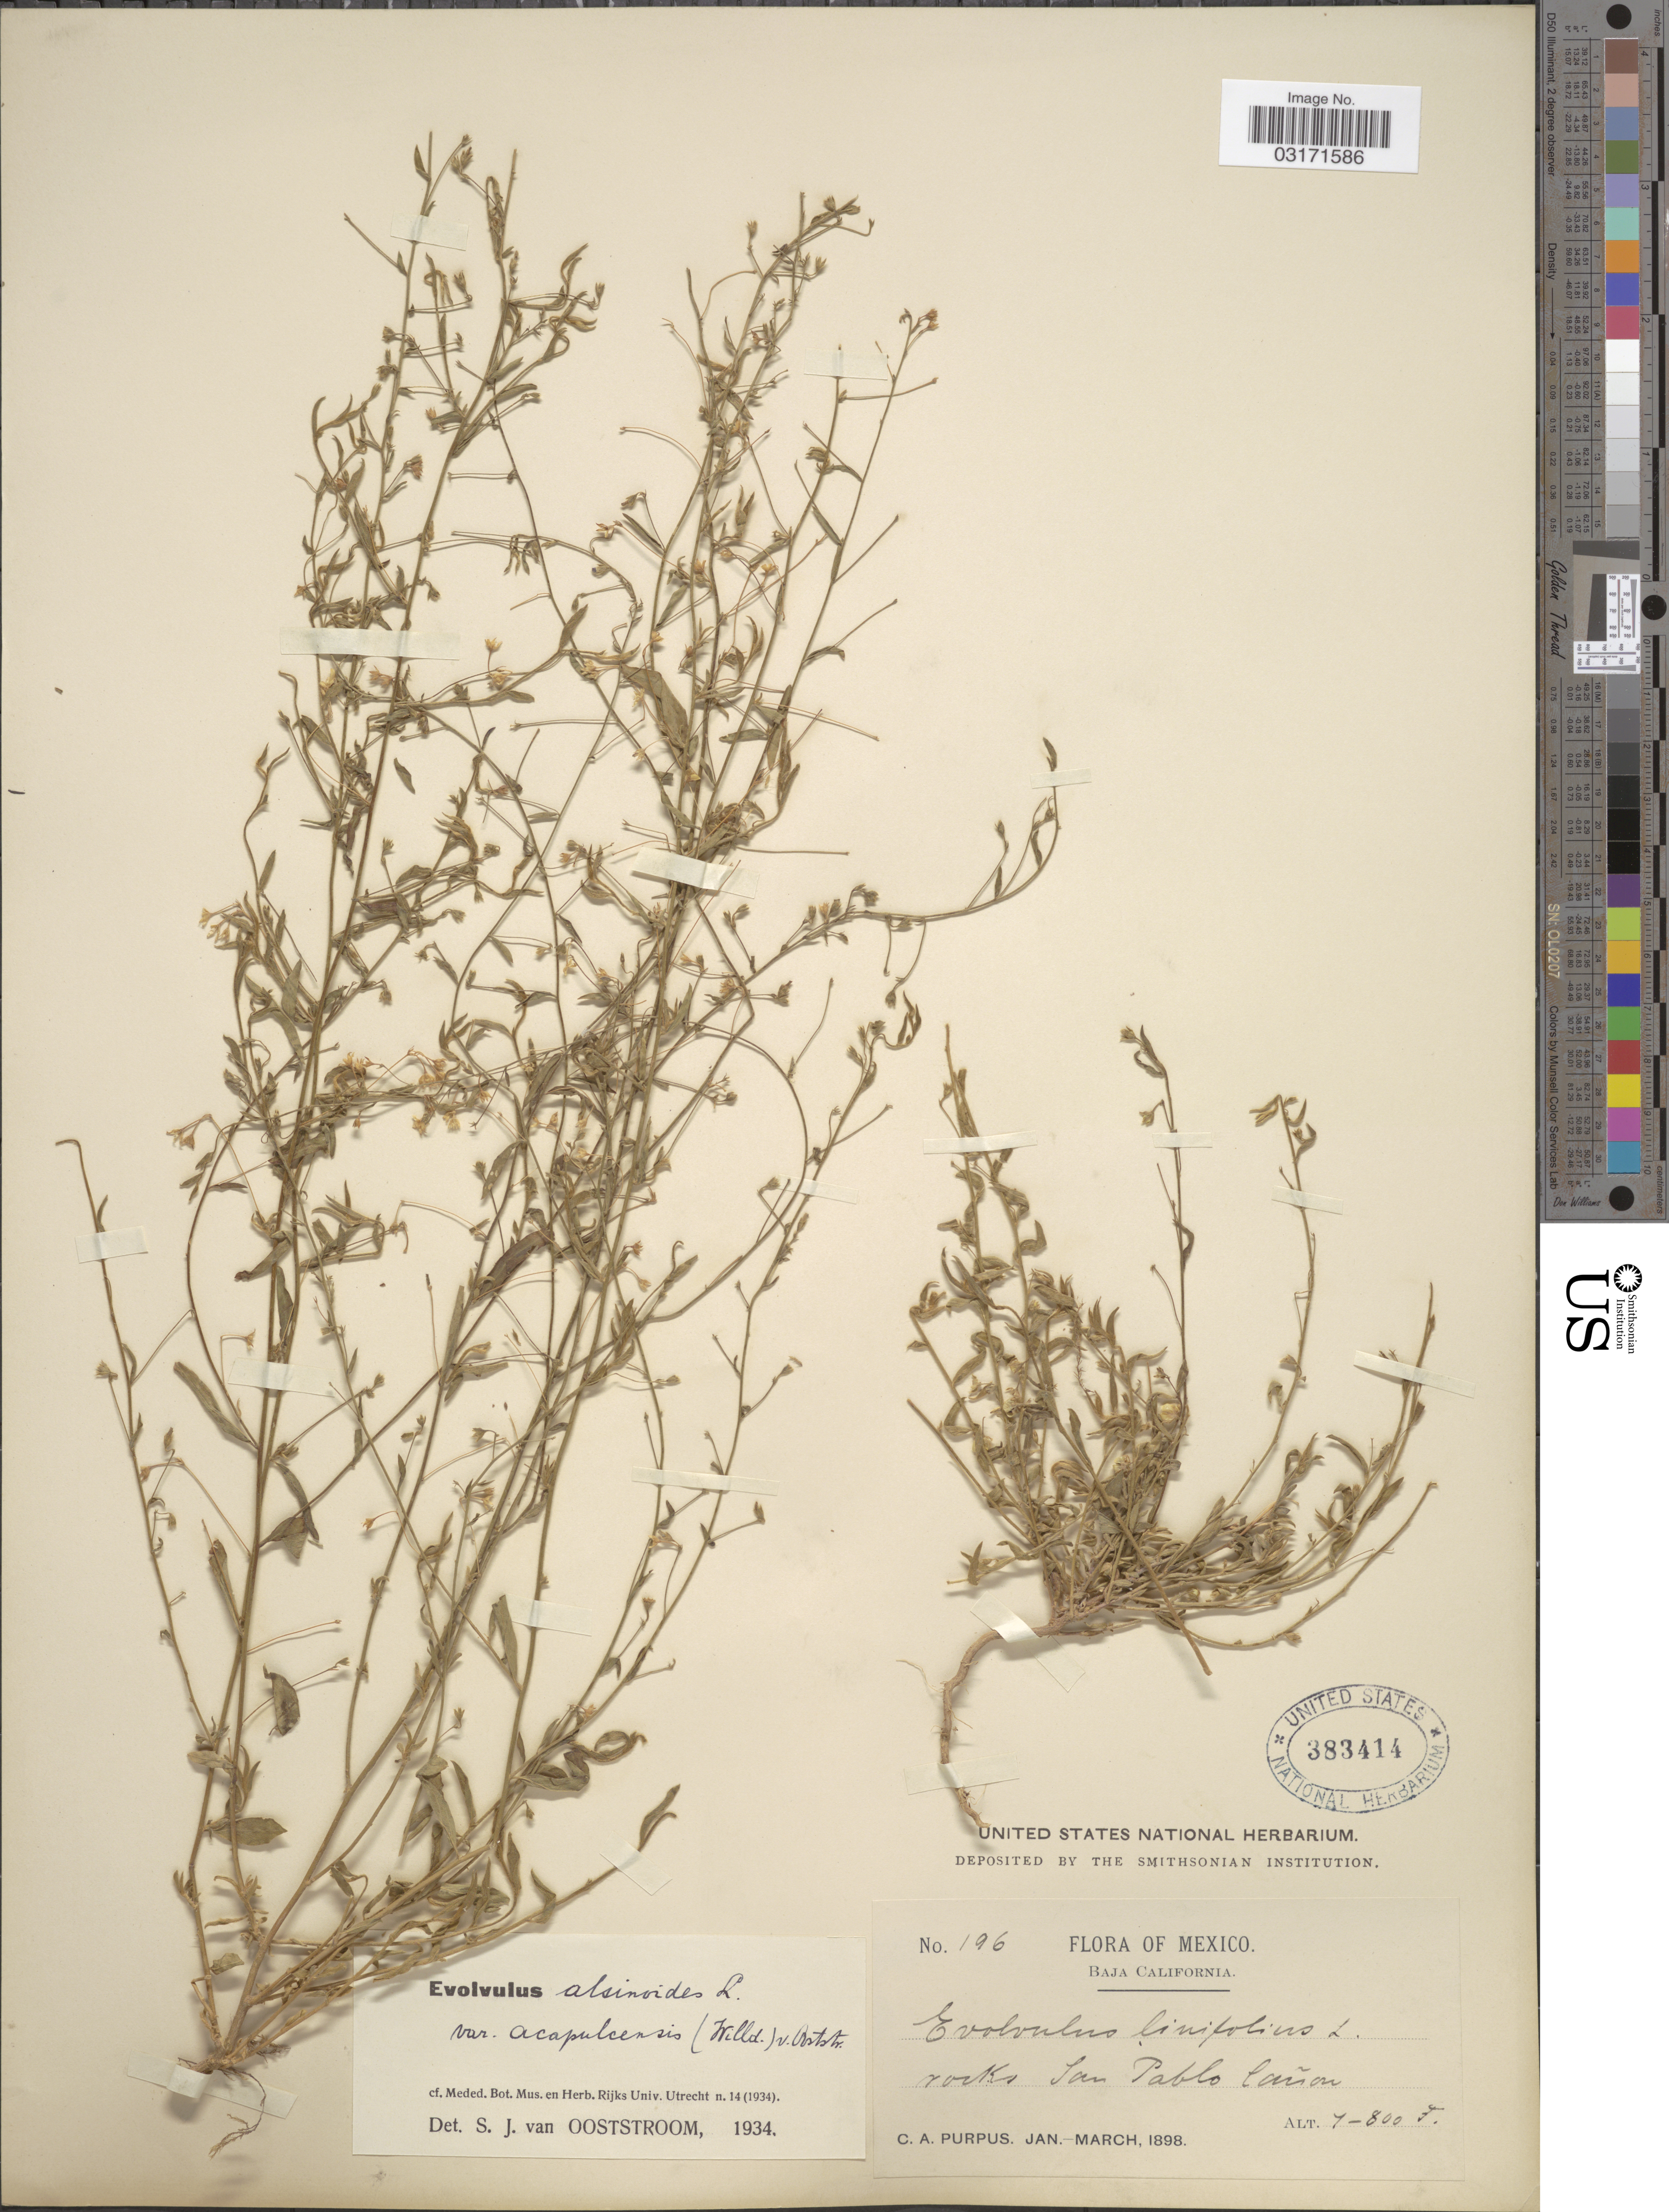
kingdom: Plantae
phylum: Tracheophyta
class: Magnoliopsida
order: Solanales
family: Convolvulaceae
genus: Evolvulus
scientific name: Evolvulus alsinoides var. acapulcensis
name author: (Willd. ex Schult.) Ooststr.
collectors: C. A. Purpus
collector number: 196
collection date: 1898-01/1898-03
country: Mexico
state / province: Baja California Sur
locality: San Pablo Cañon.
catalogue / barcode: US 383414